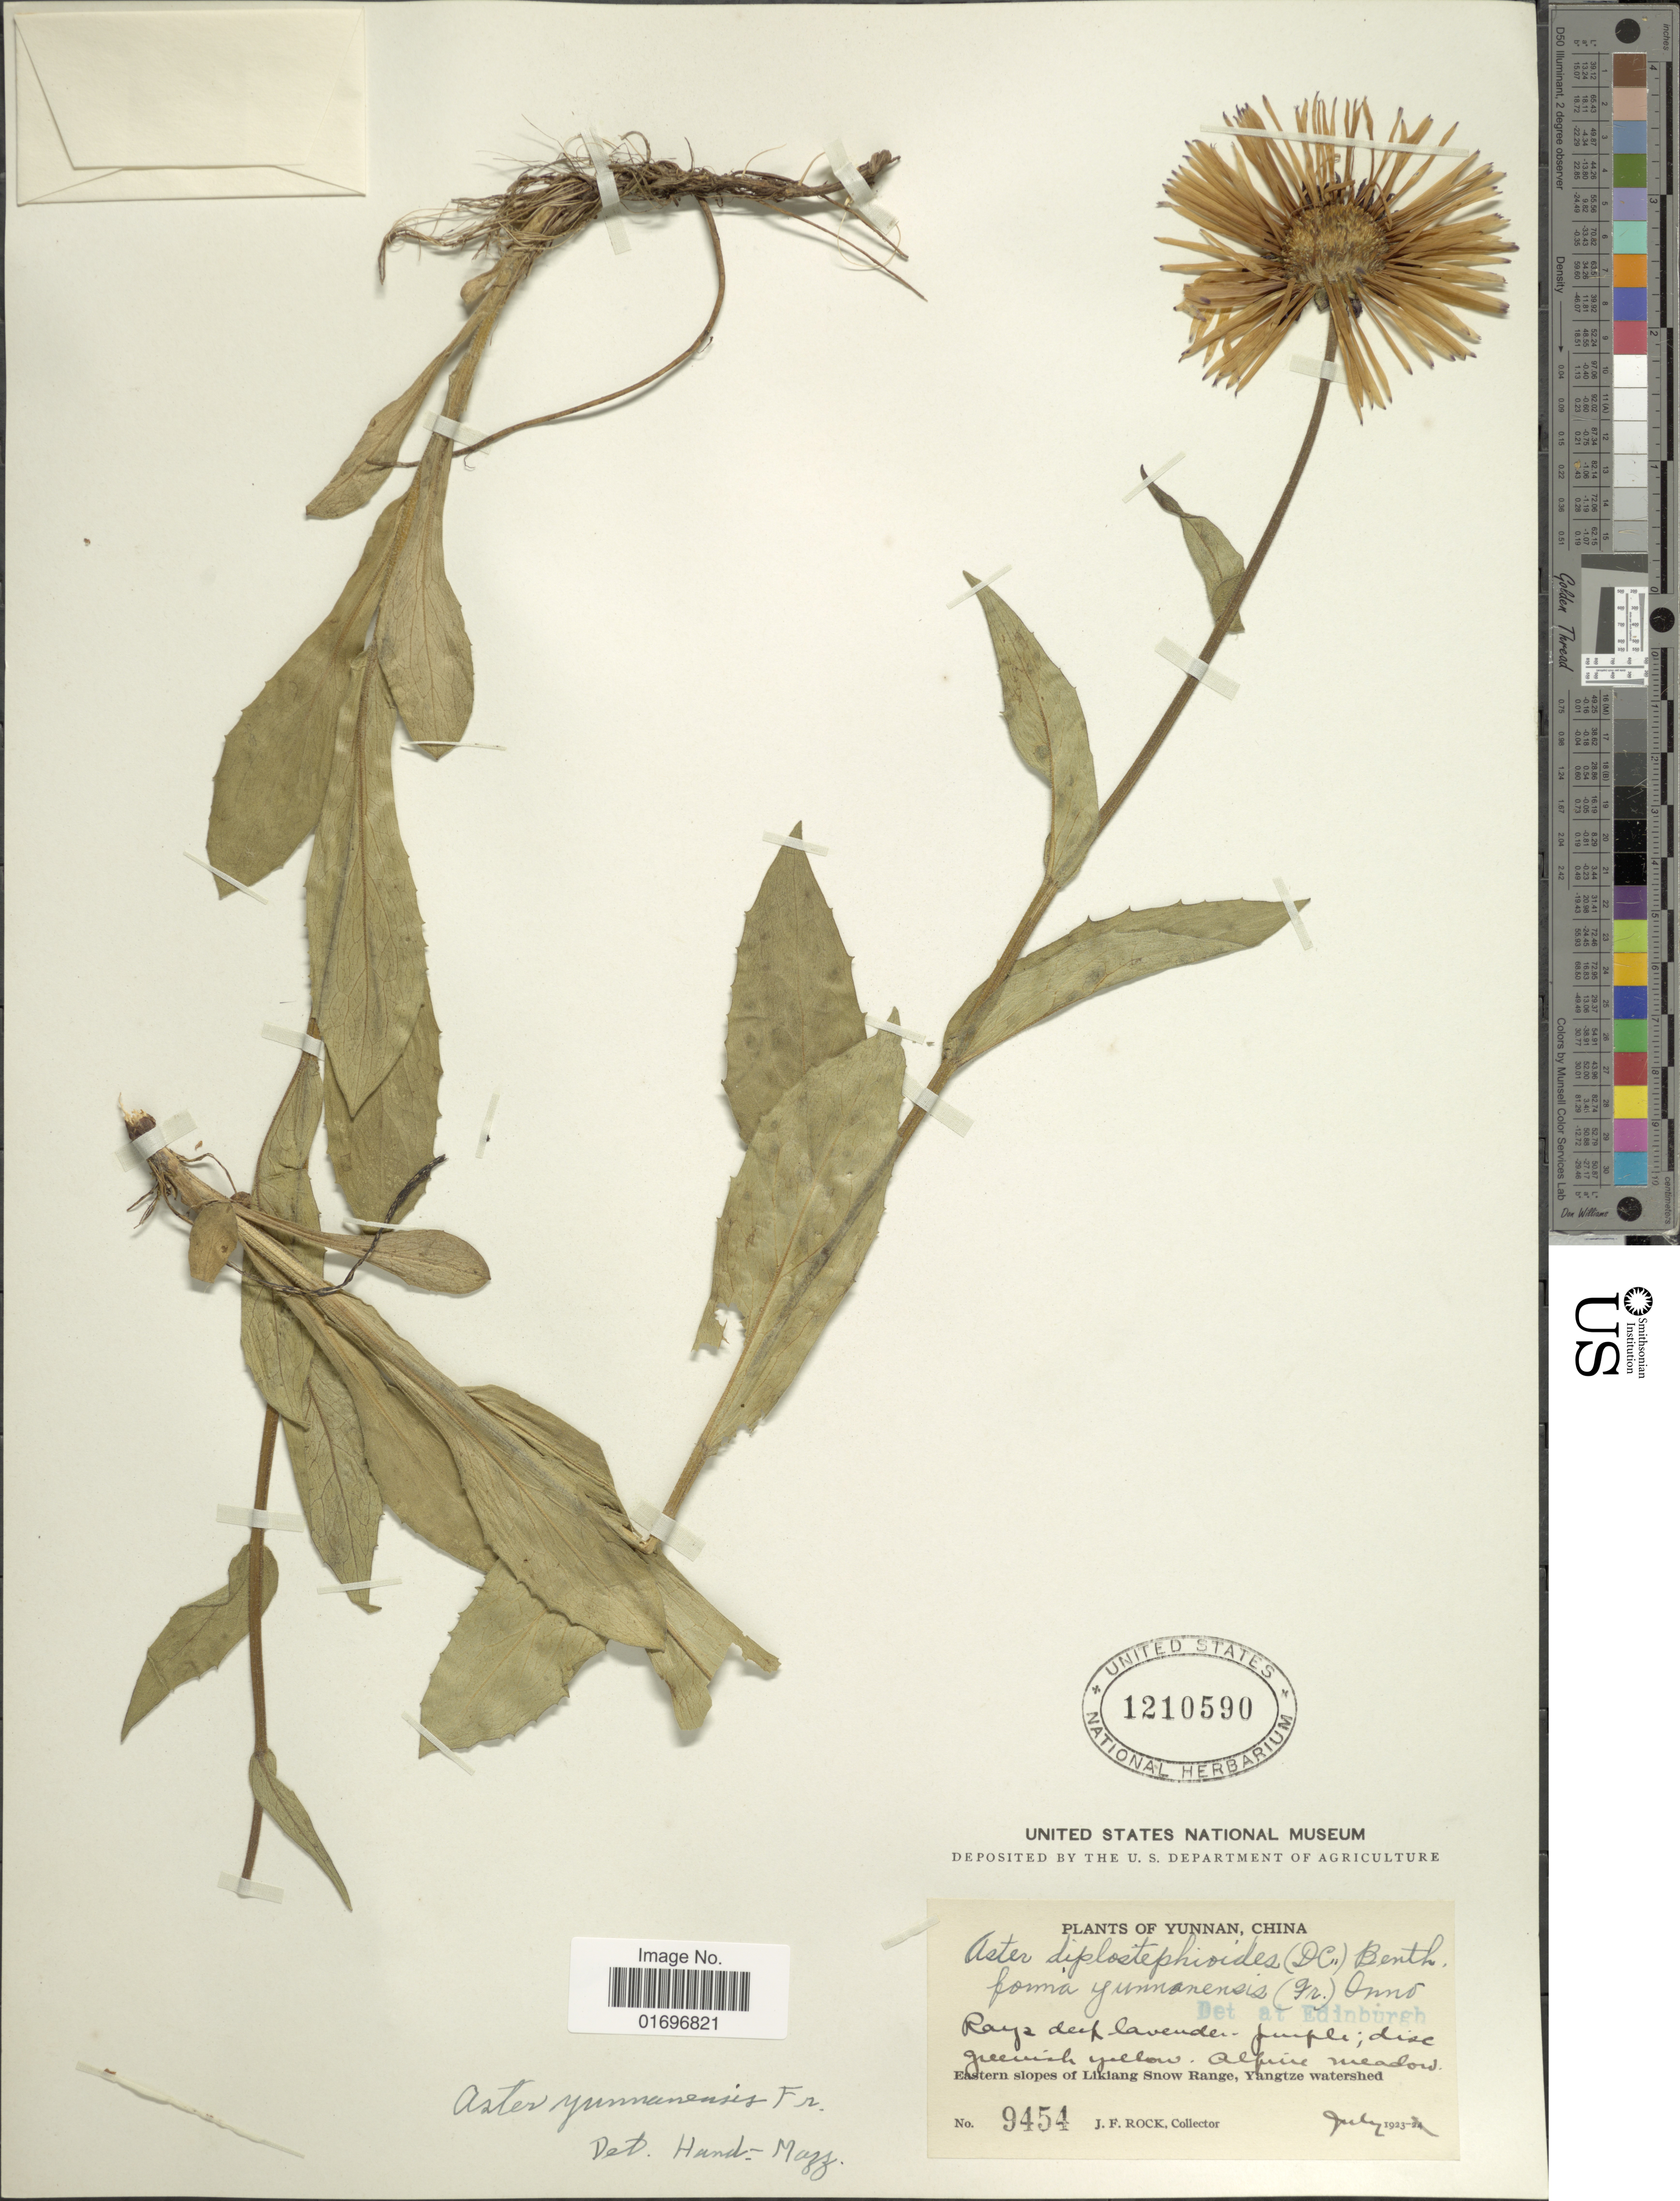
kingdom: Plantae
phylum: Tracheophyta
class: Magnoliopsida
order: Asterales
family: Asteraceae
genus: Aster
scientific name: Aster yunnanensis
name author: Franch.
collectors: J. Rock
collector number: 9454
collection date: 1923-07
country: China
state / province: Yunnan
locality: Yunnan, China. Eastern slopes of Likiang Snow Range, Yangtze watershed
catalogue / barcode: US 1210590